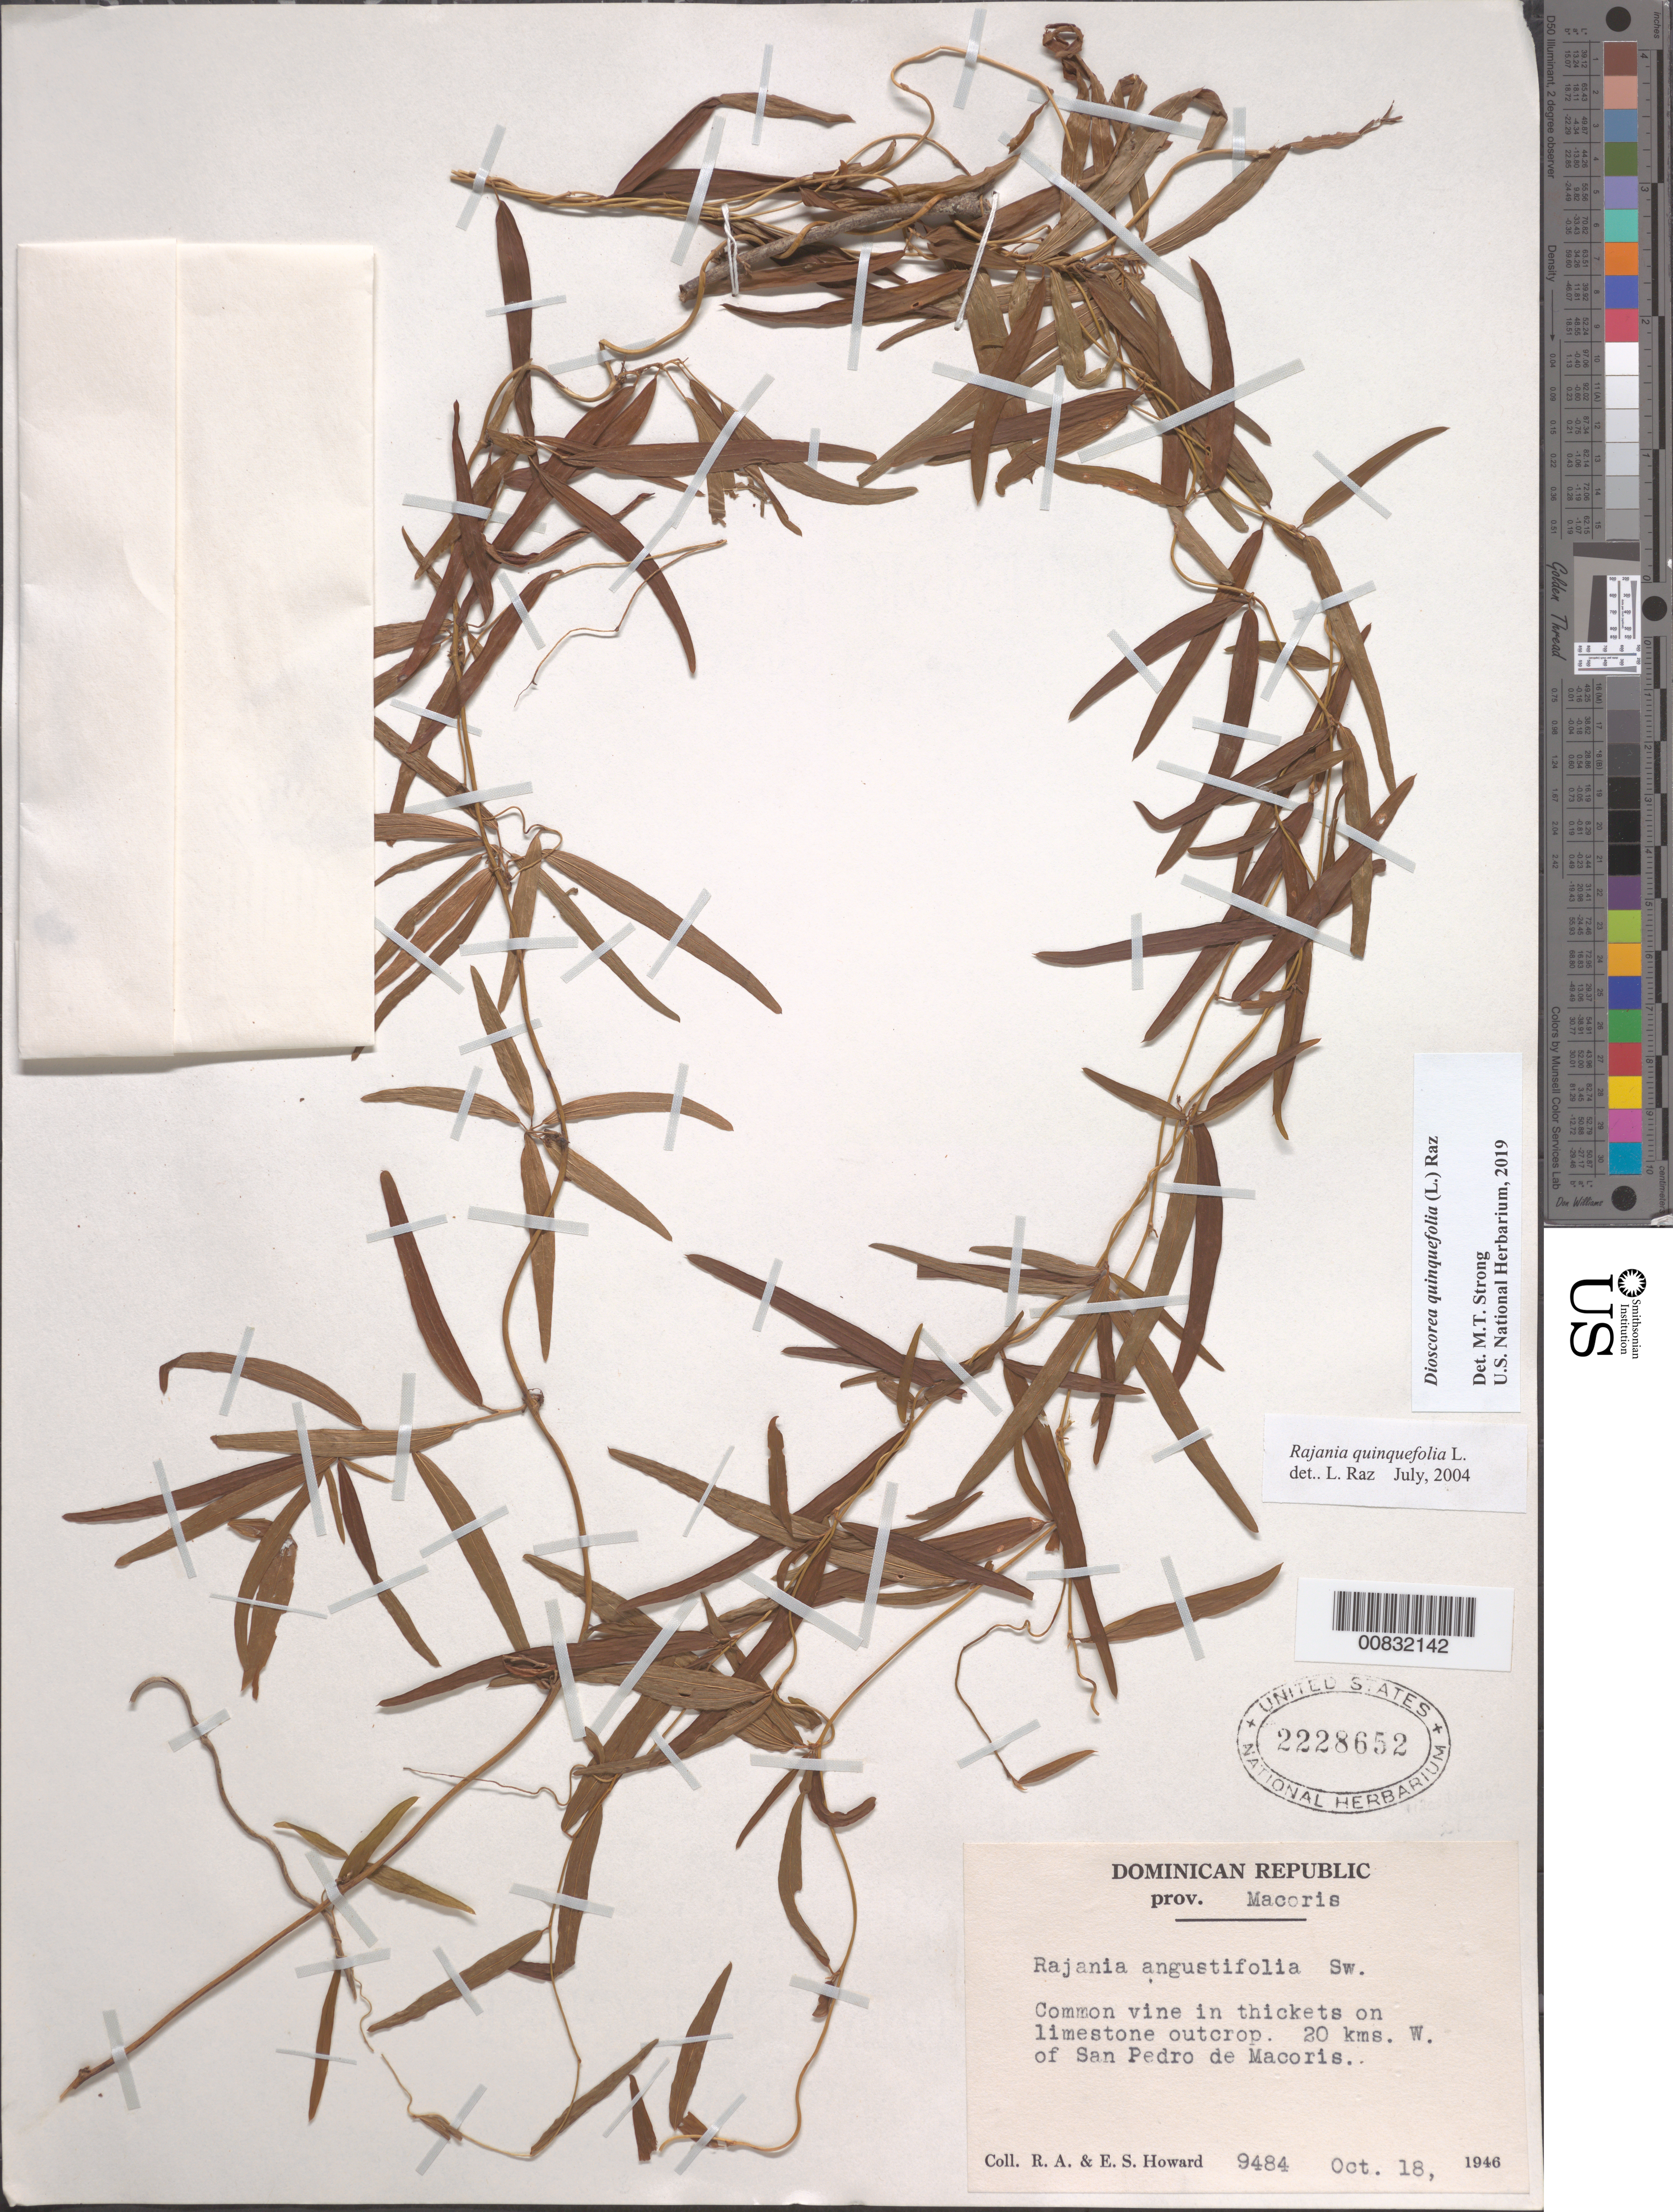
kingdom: Plantae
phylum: Tracheophyta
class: Liliopsida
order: Dioscoreales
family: Dioscoreaceae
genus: Dioscorea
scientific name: Dioscorea quinquefolia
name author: (L.) Raz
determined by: Strong, M. T., (US), Smithsonian Institution - National Museum of Natural History (UNITED STATES)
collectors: R. A. Howard & E. S. Howard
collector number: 9484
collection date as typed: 18 Oct 1946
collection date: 1946-10-18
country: Dominican Republic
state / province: San Pedro de Macoris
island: Hispaniola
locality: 20 km. W of San Pedro de Macoris.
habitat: Common vine in thickets on limestone outcrop.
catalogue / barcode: US 2228652